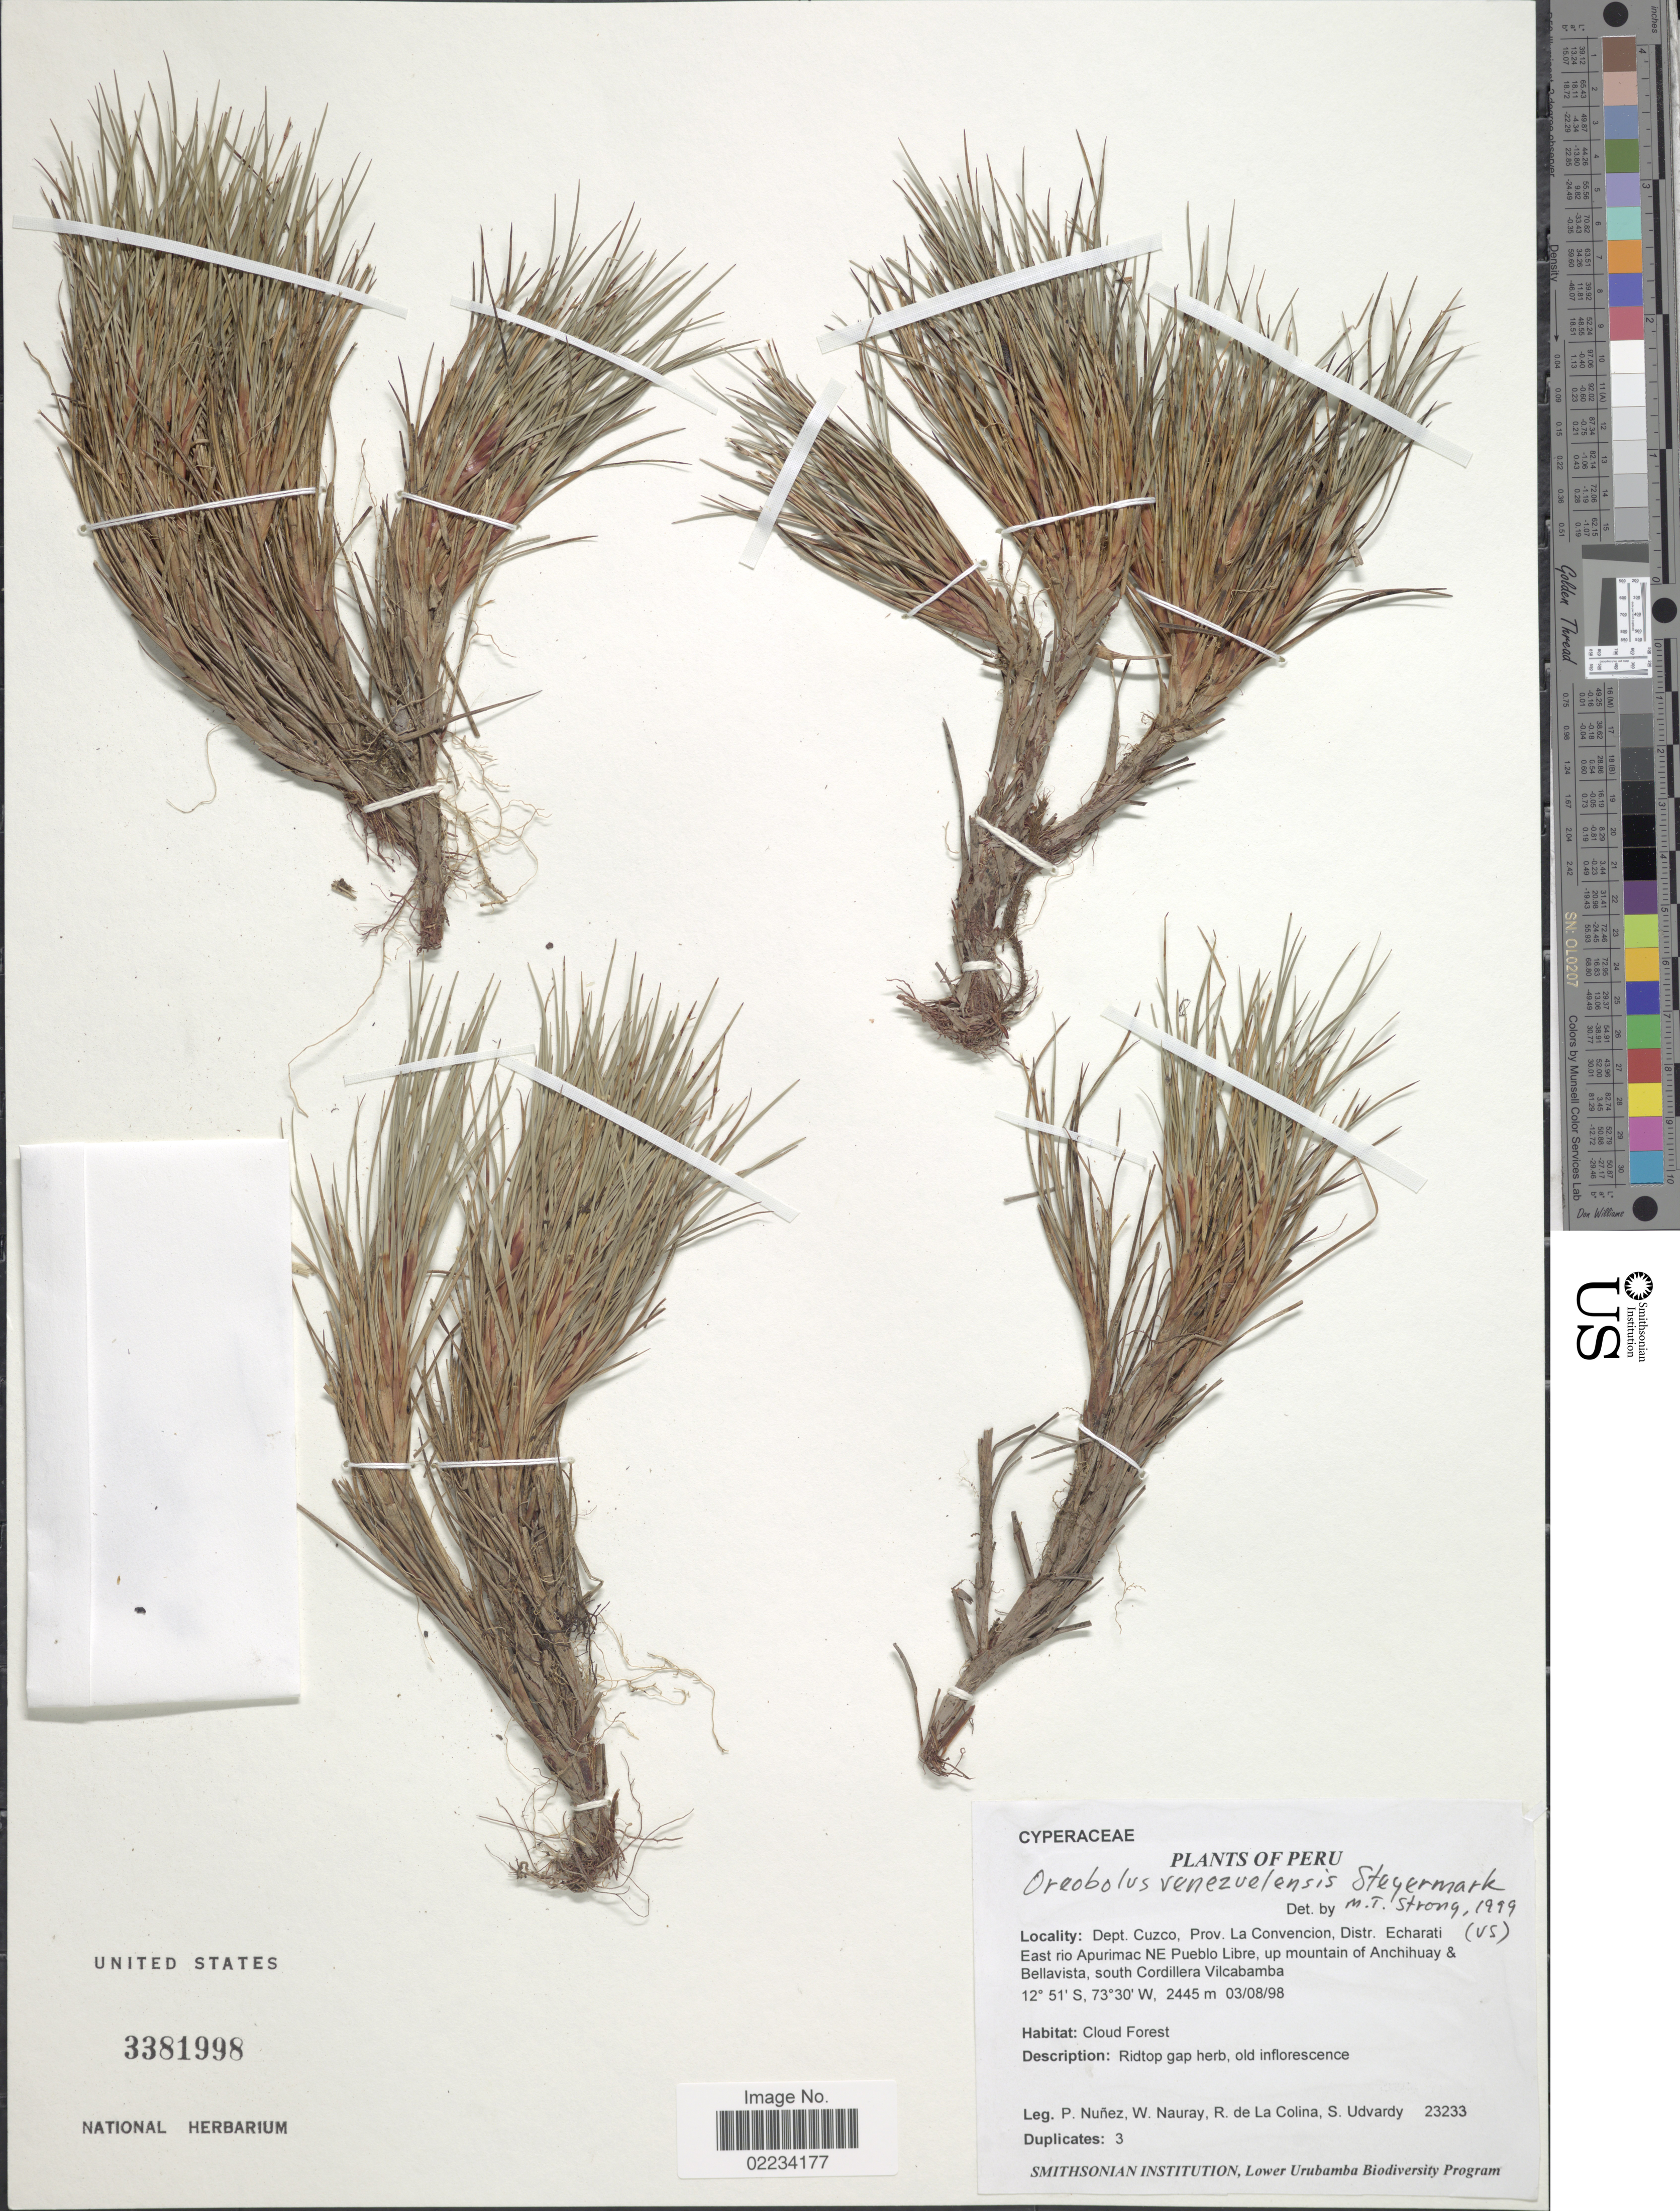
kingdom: Plantae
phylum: Tracheophyta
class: Liliopsida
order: Poales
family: Cyperaceae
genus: Oreobolus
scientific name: Oreobolus venezuelensis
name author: Steyerm.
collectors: P. Nuñez V., W. Nauray, R. de La Colina & S. Udvardy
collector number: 23233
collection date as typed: Transcribed d/m/y: 3/8/98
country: Peru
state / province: Cusco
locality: Dept. Cuzco, Prov. La Convencion, Distr. Echarati East rio Apurimac NE Pueblo Libre, up mountain of Anchihuay & Bellavista, south of Cordillera Vilcabamba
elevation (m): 2445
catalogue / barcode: US 3381998